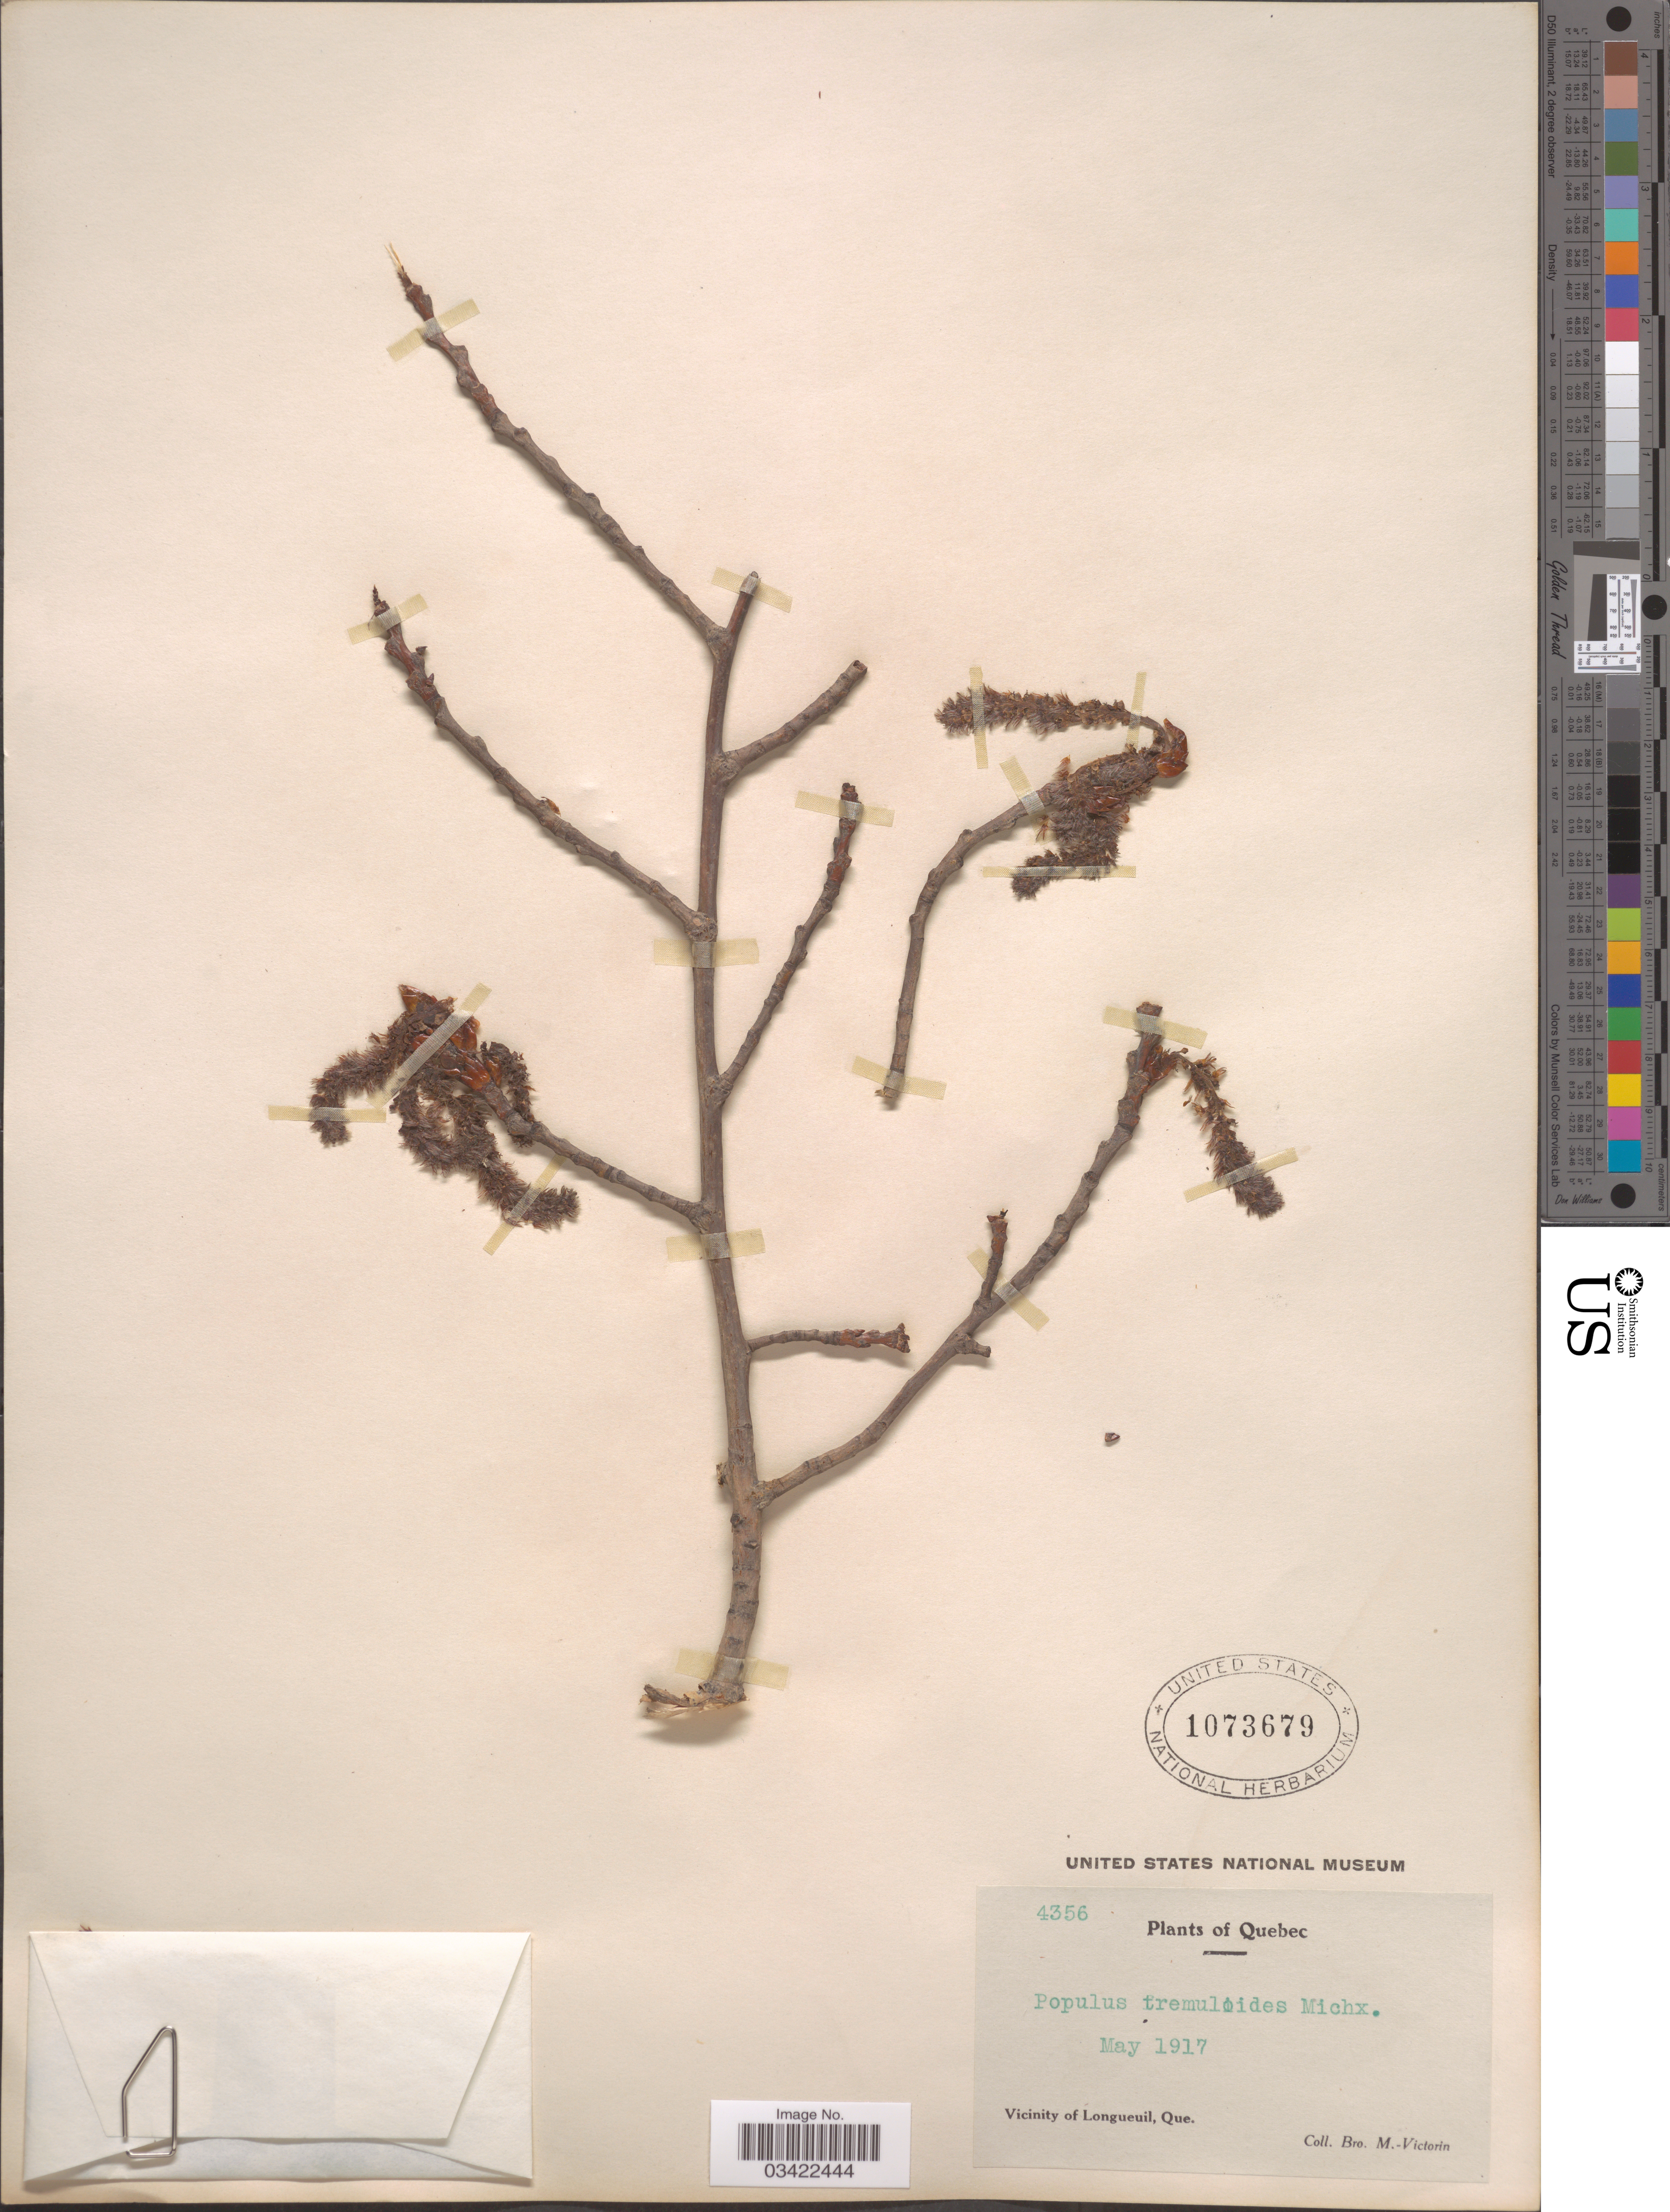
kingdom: Plantae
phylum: Tracheophyta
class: Magnoliopsida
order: Malpighiales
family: Salicaceae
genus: Populus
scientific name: Populus tremuloides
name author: Michx.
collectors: Fr. Marie-Victorin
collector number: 4356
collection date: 1917-05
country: Canada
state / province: Quebec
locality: Vicinity of Longueuil.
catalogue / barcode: US 1073679